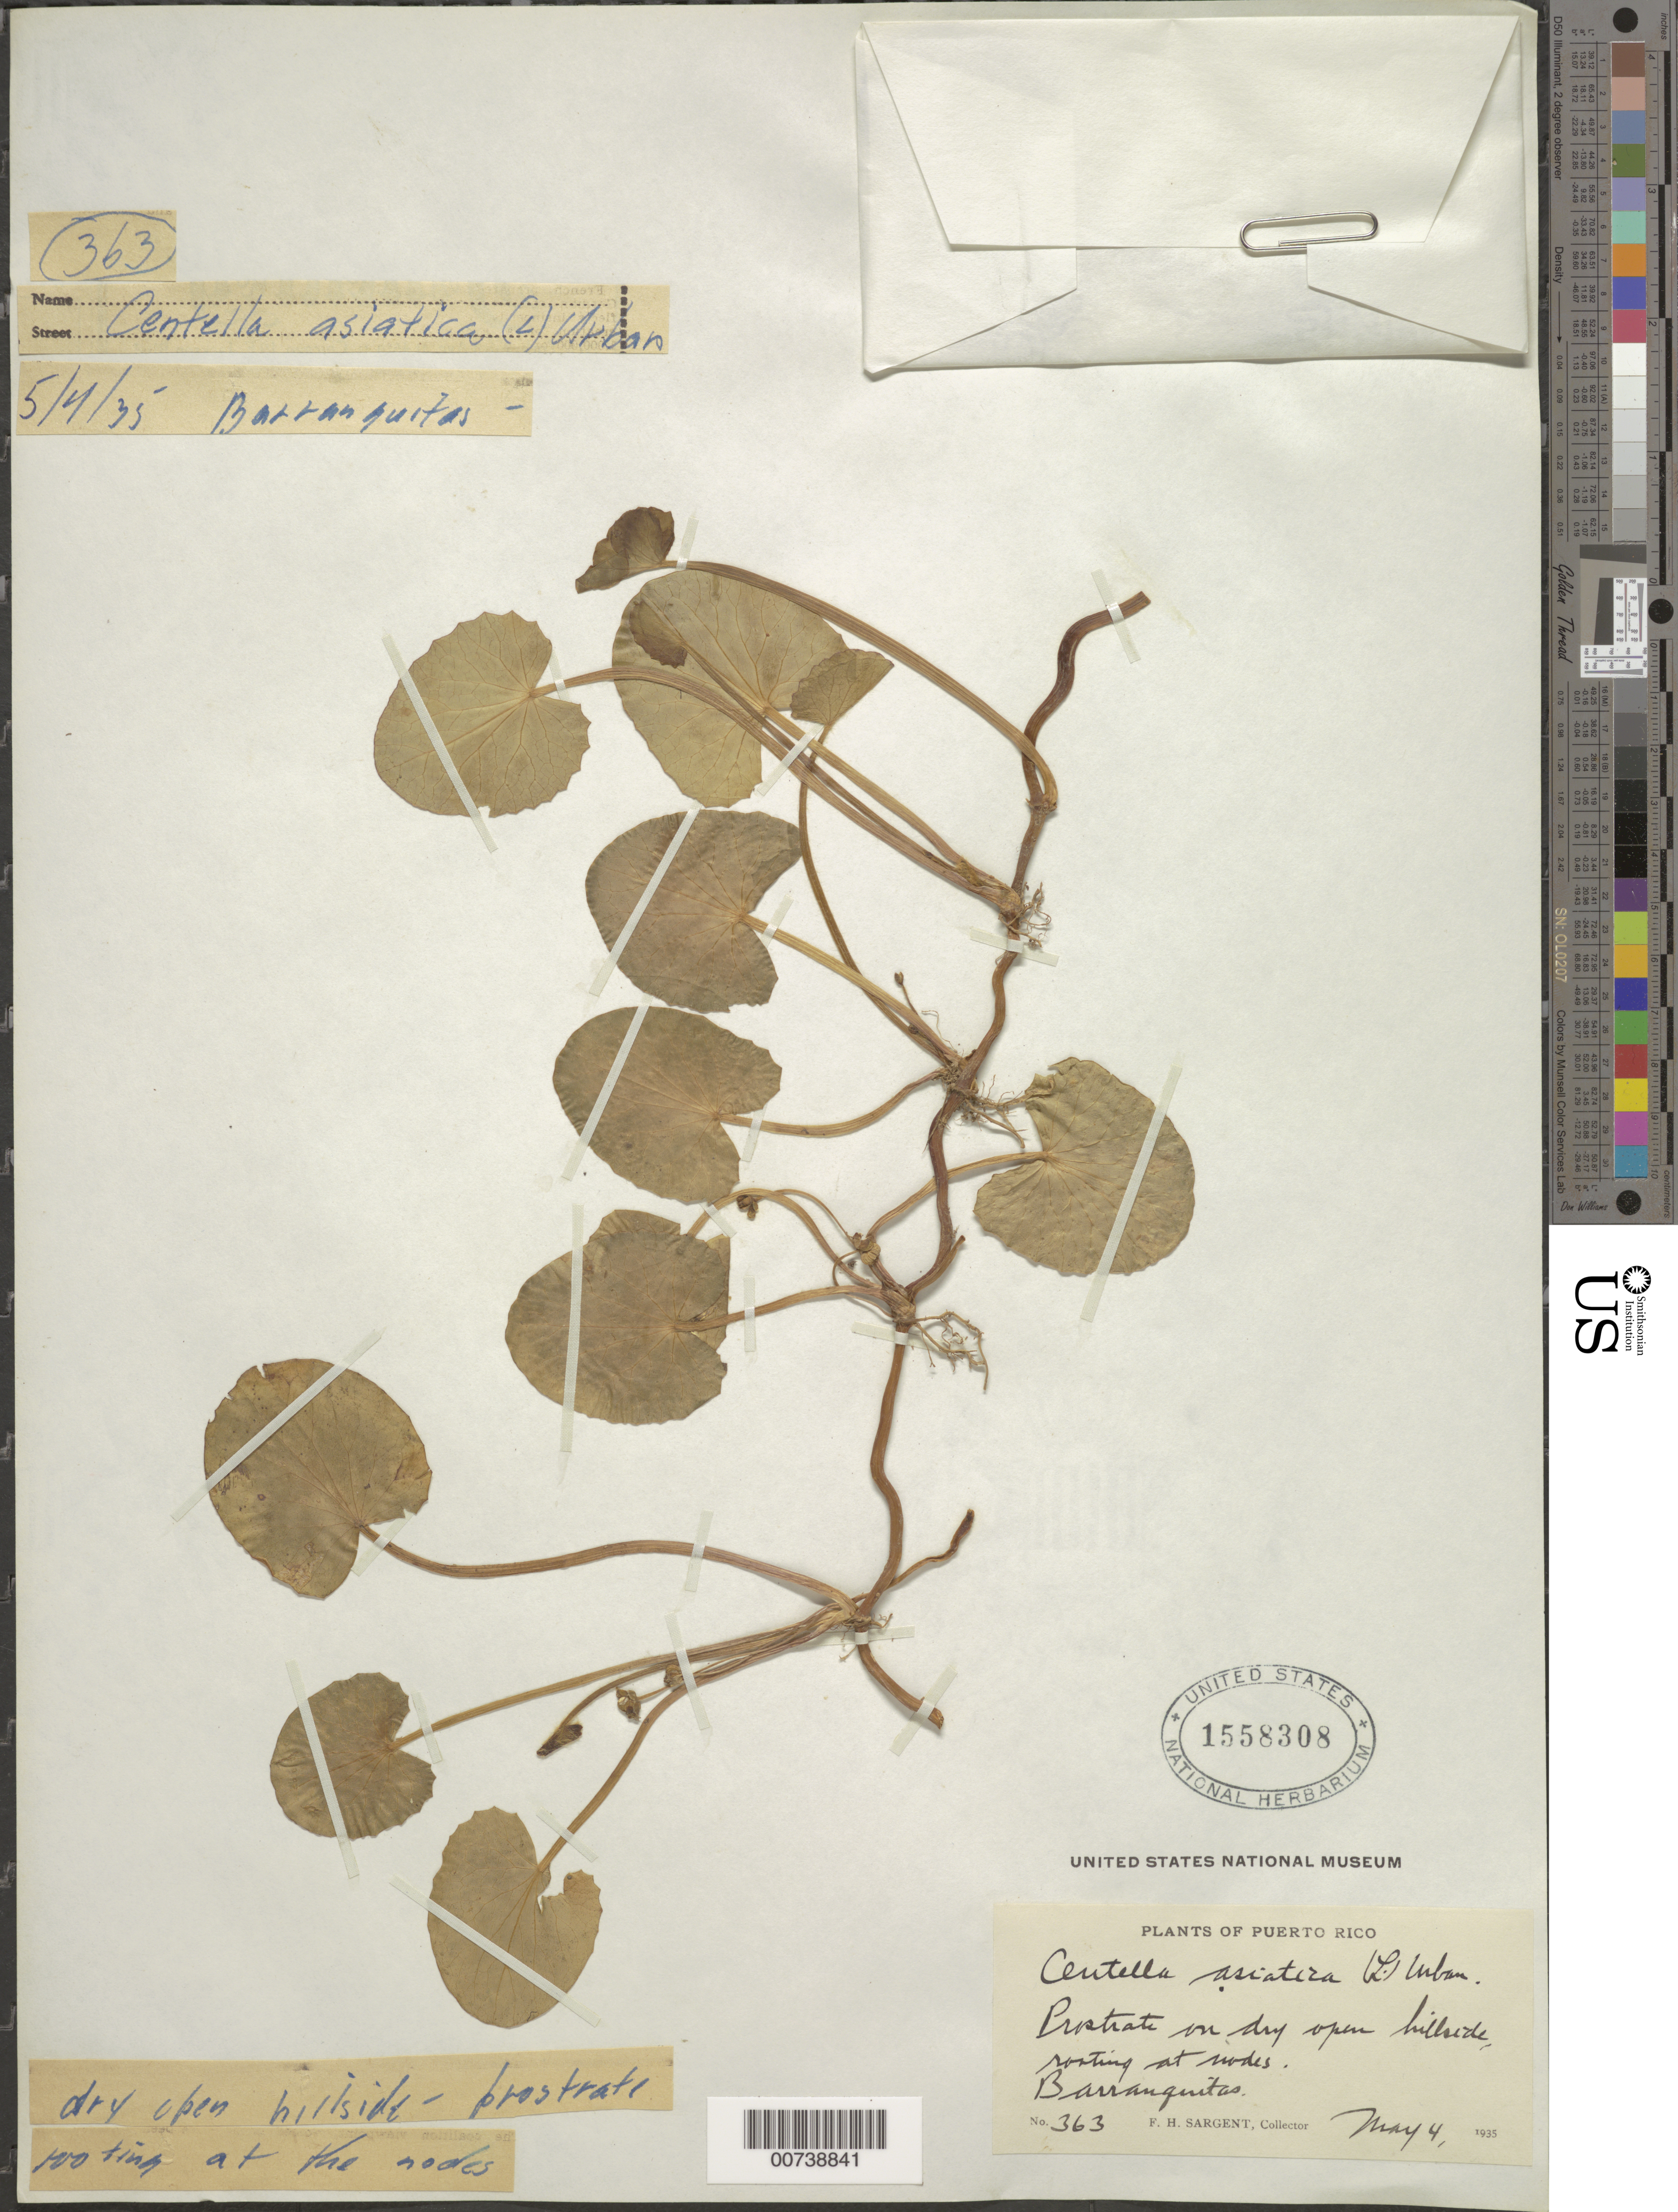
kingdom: Plantae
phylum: Tracheophyta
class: Magnoliopsida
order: Apiales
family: Apiaceae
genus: Centella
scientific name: Centella asiatica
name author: (L.) Urb.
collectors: F. H. Sargent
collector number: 363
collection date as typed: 04 May 1935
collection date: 1935-05-04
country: Puerto Rico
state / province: Barranquitas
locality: Barranquitas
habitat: Postrate on dry open hillside, rooting at the woods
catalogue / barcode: US 1558308